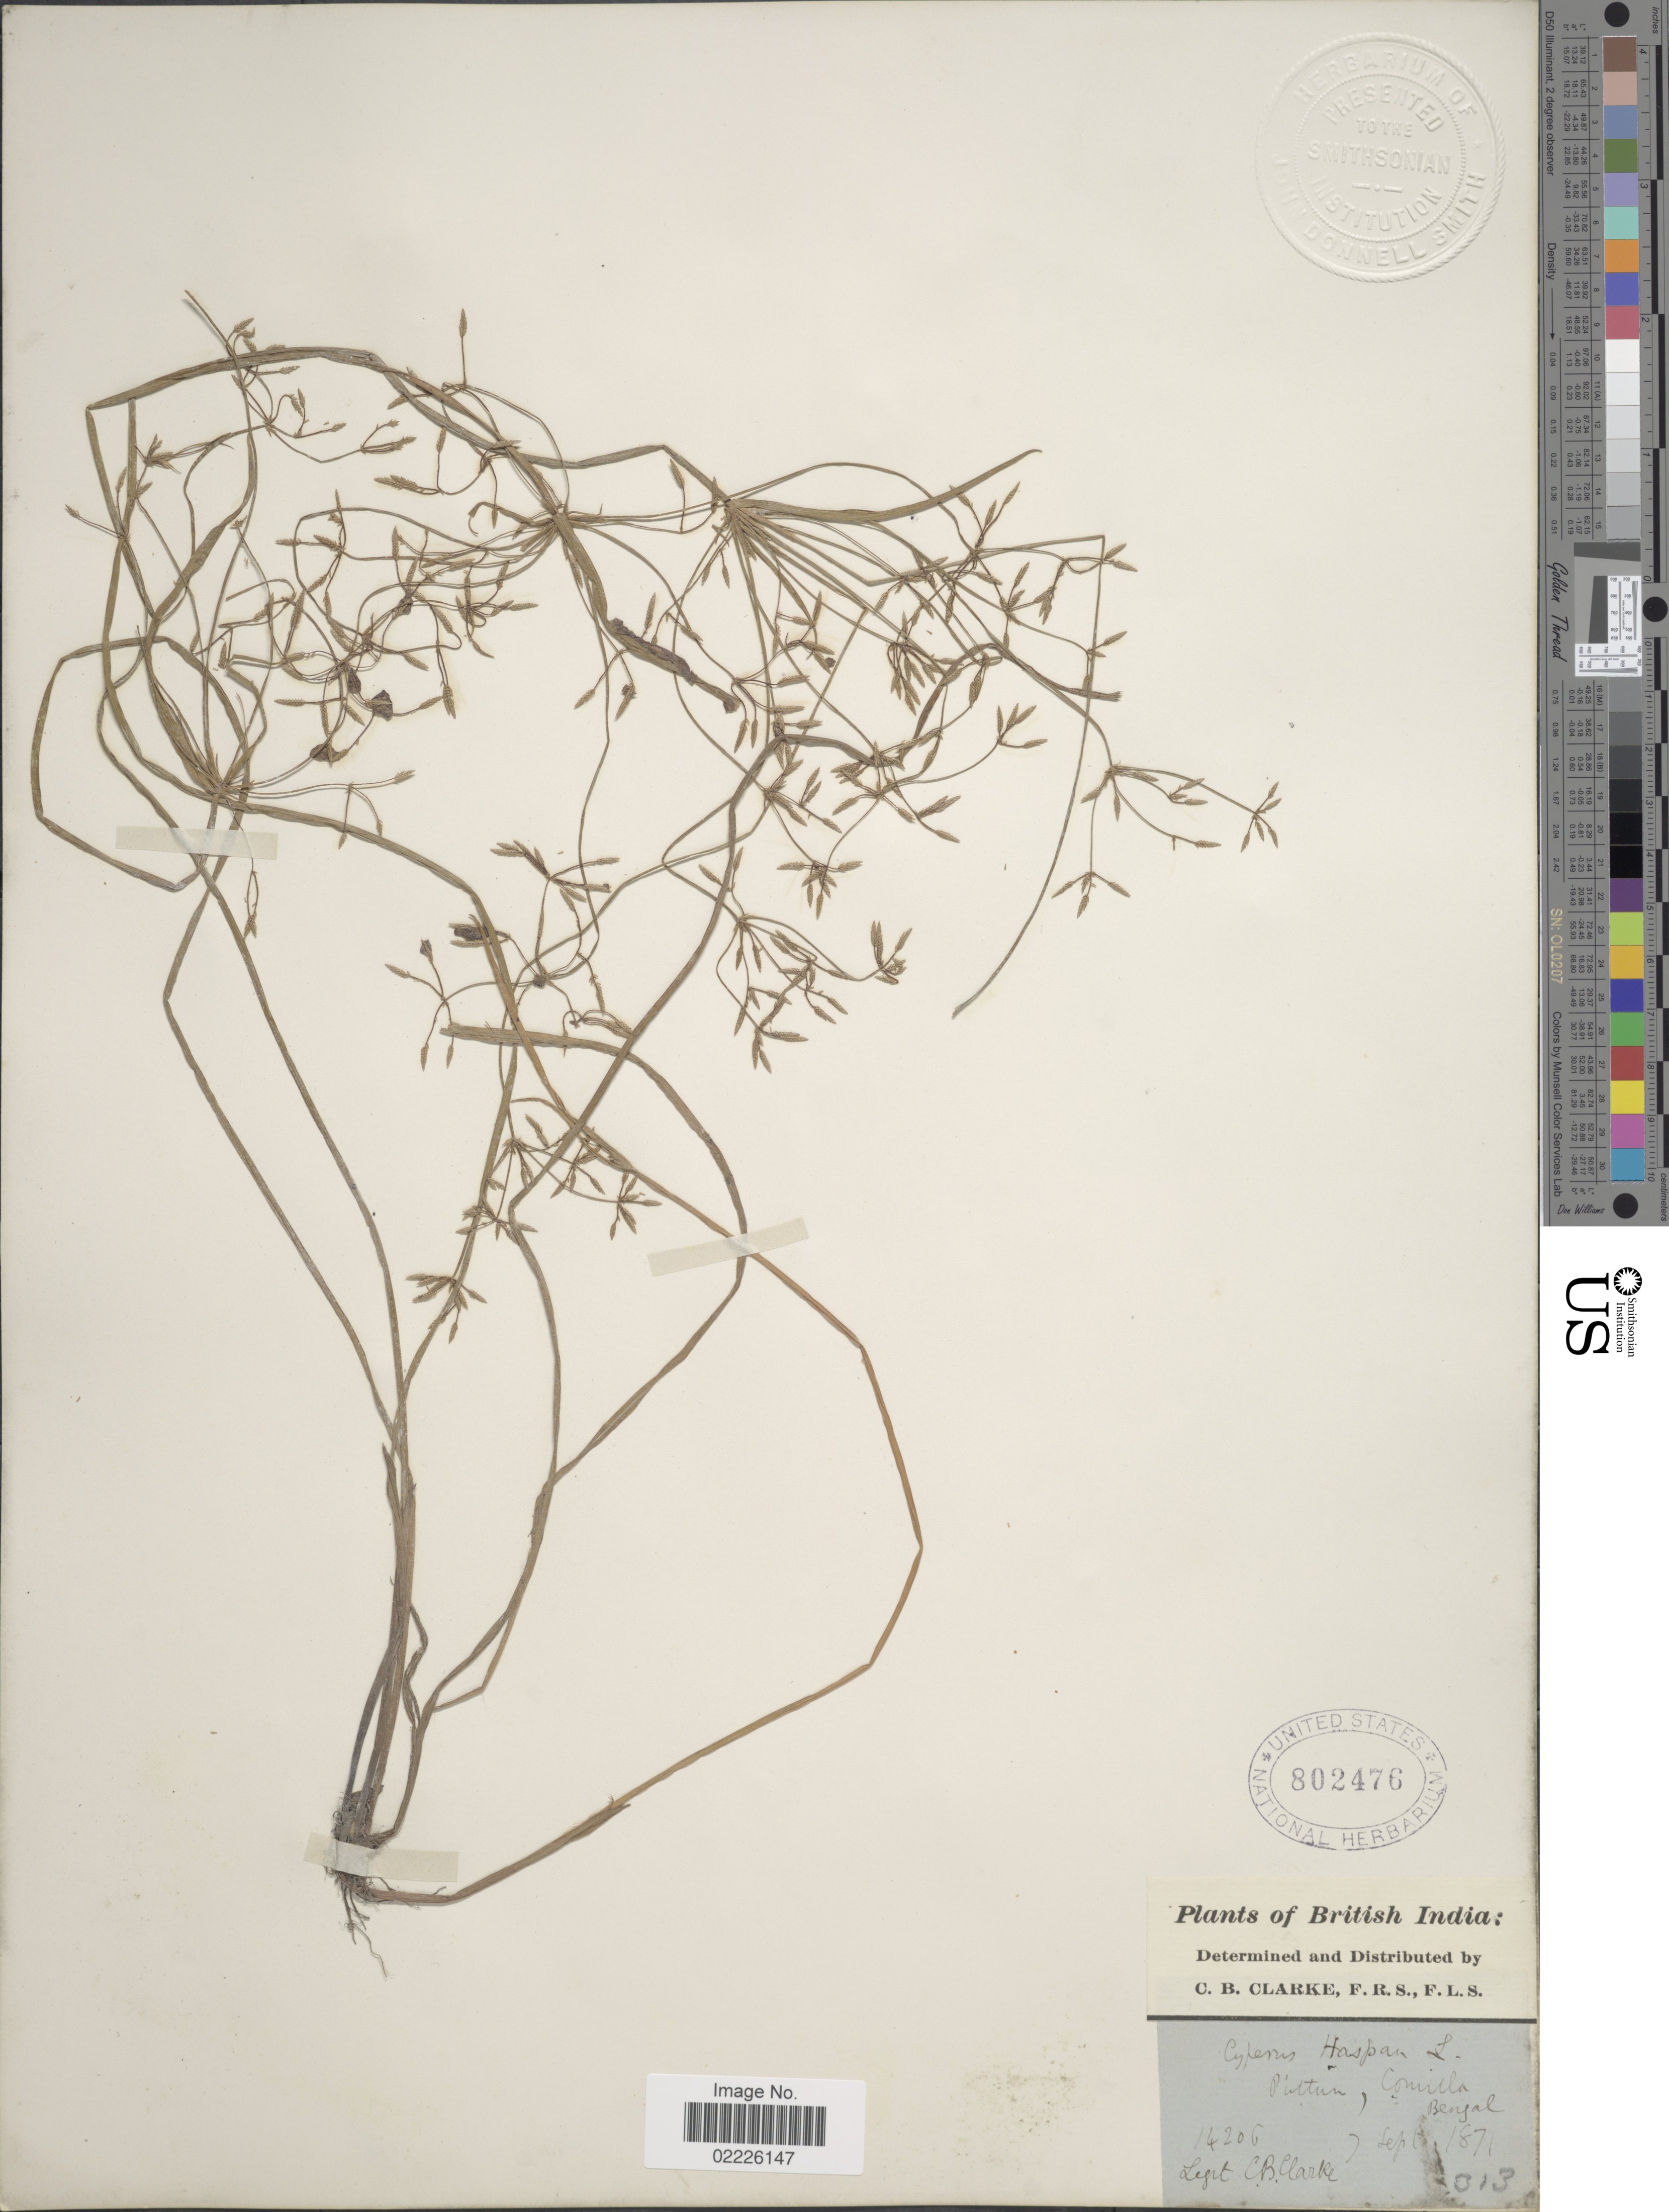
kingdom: Plantae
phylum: Tracheophyta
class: Liliopsida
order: Poales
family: Cyperaceae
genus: Cyperus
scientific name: Cyperus haspan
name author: L.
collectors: C. B. Clarke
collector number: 14206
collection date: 1871-09-07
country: Bangladesh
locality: British India, Puttan, Comilla, Bengal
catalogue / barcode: US 802476